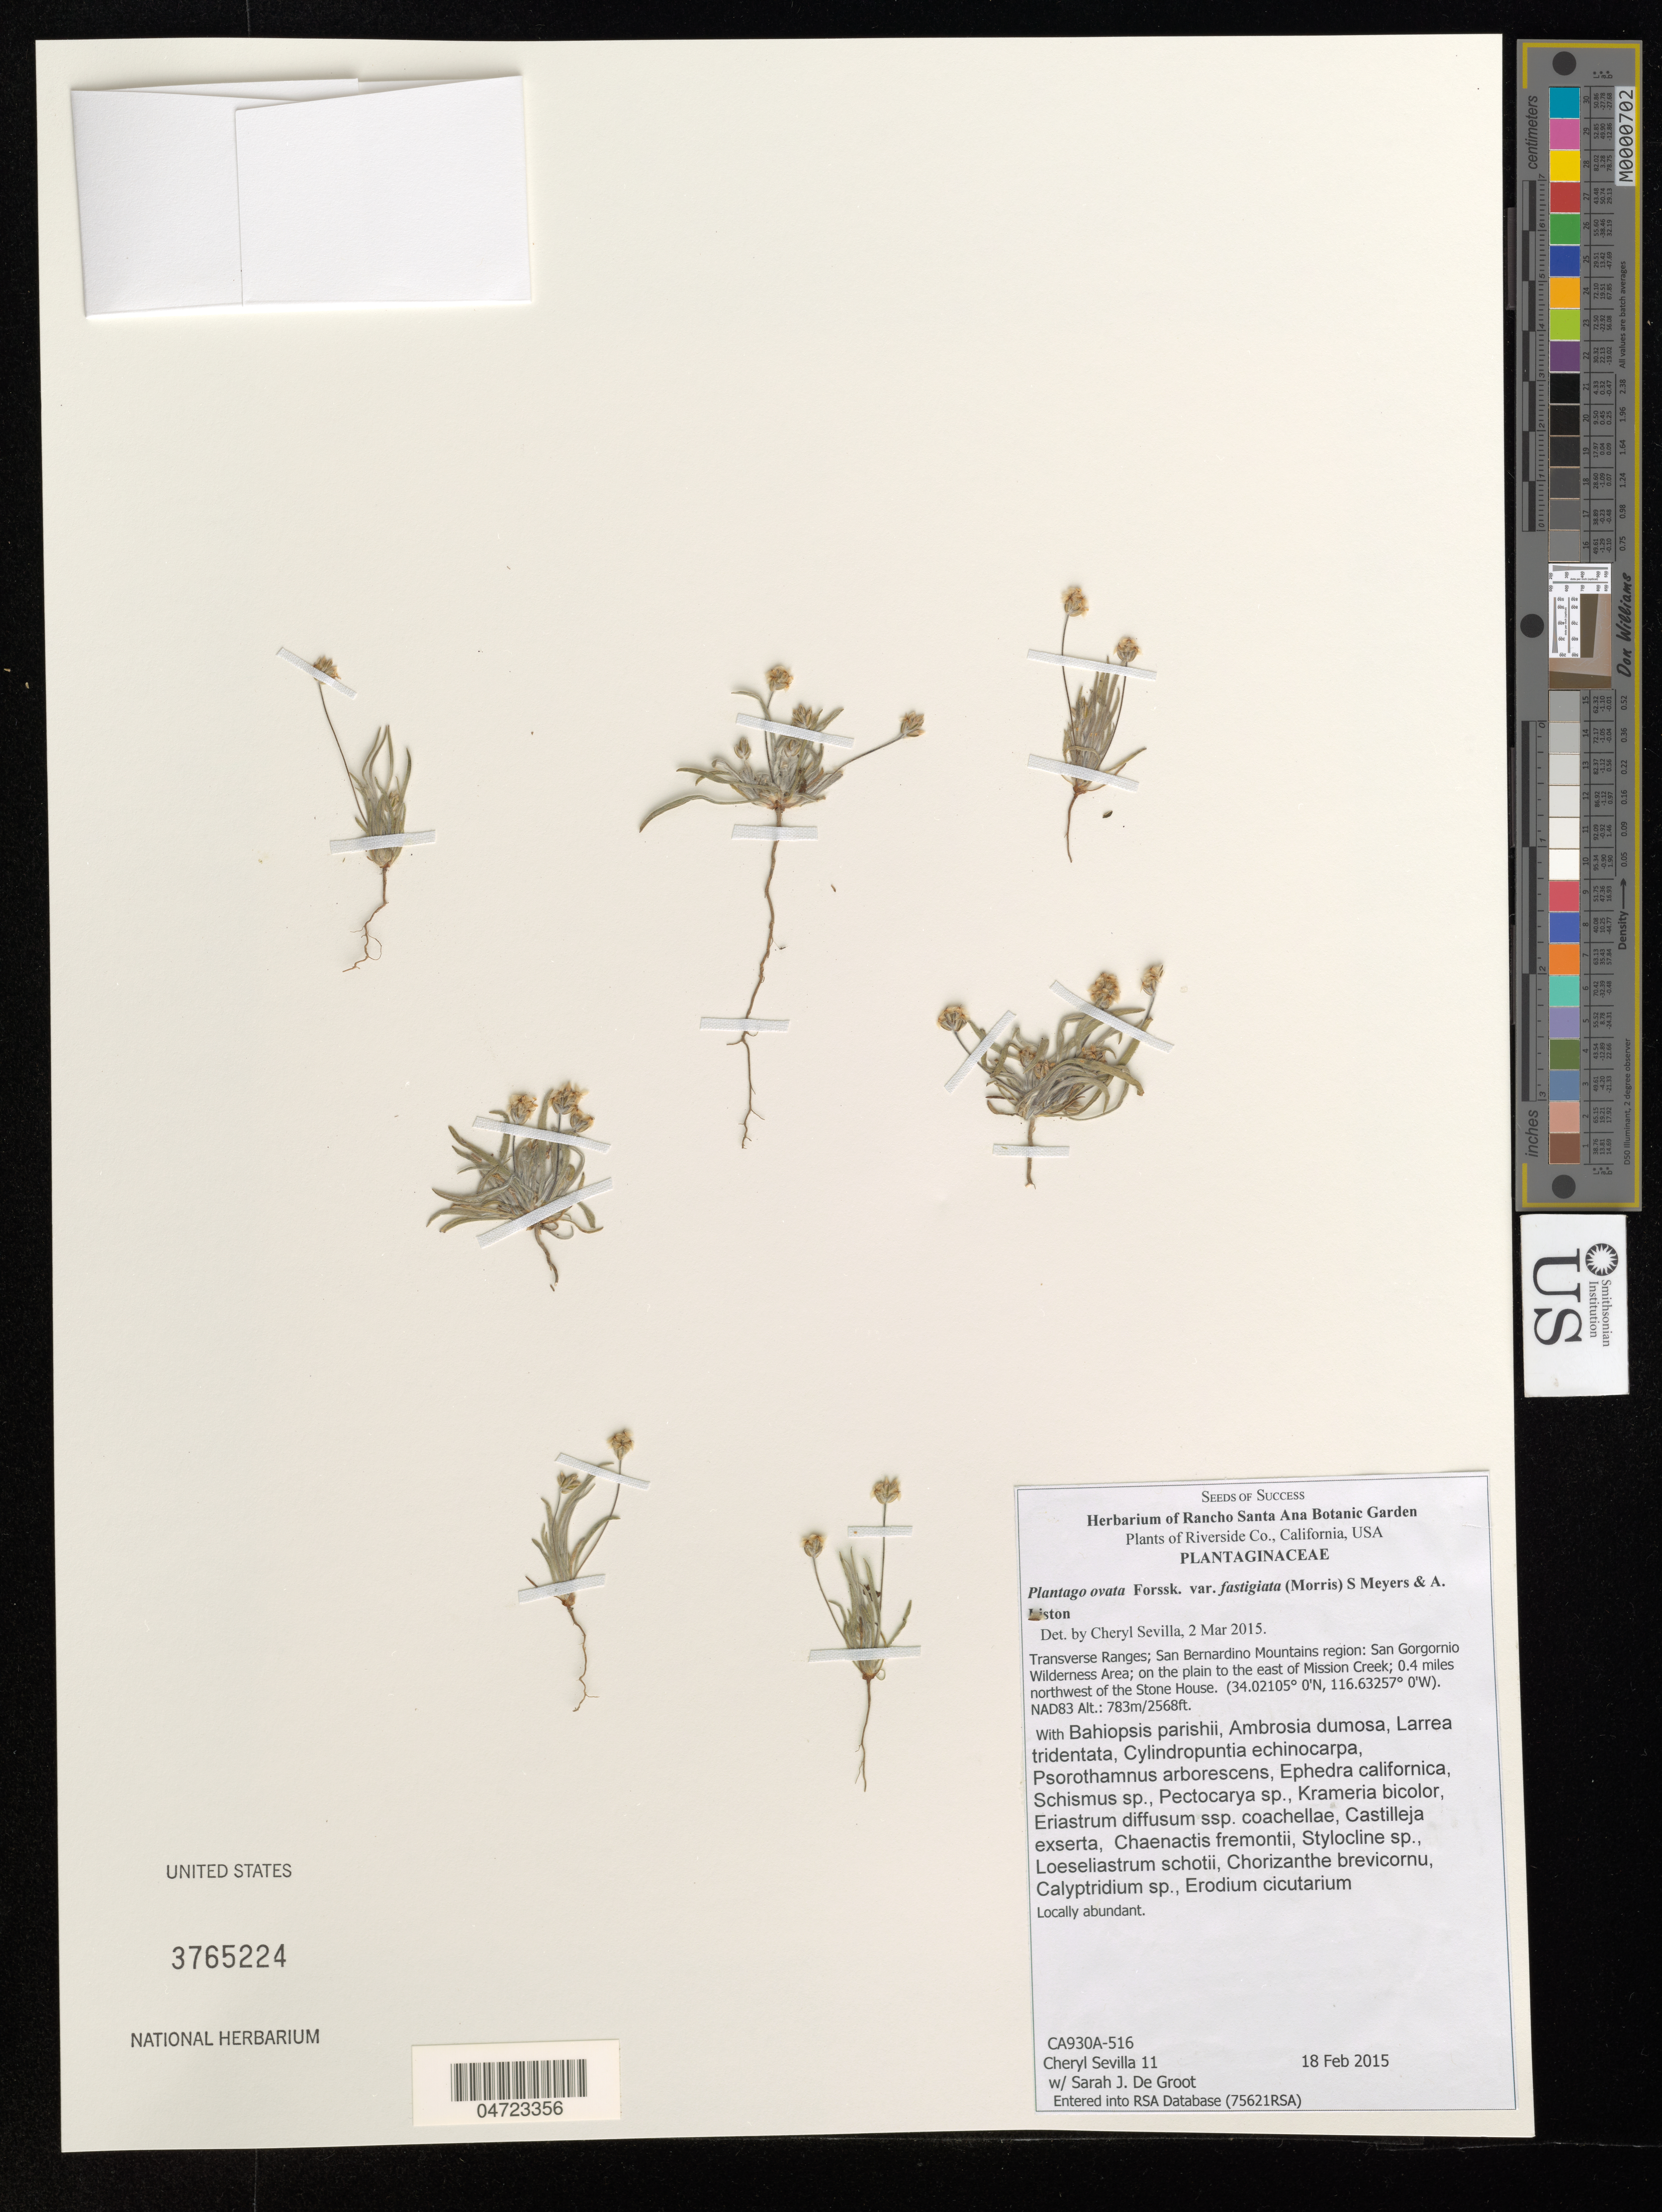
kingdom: Plantae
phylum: Tracheophyta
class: Magnoliopsida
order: Lamiales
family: Plantaginaceae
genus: Plantago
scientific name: Plantago ovata var. fastigiata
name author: (E. Morris) Meyers & Liston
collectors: C. Sevilla & S. De Groot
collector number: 11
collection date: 2015-02-18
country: United States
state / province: California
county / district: Riverside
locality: Riverside Co. Transverse Ranges; San Bernardino Mountains region: San Gorgornio Wilderness Area; on the plain to the east of Mission Creek; 0.4 miles northwest of the Stone House. NAD83.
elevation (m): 783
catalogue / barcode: US 3765224